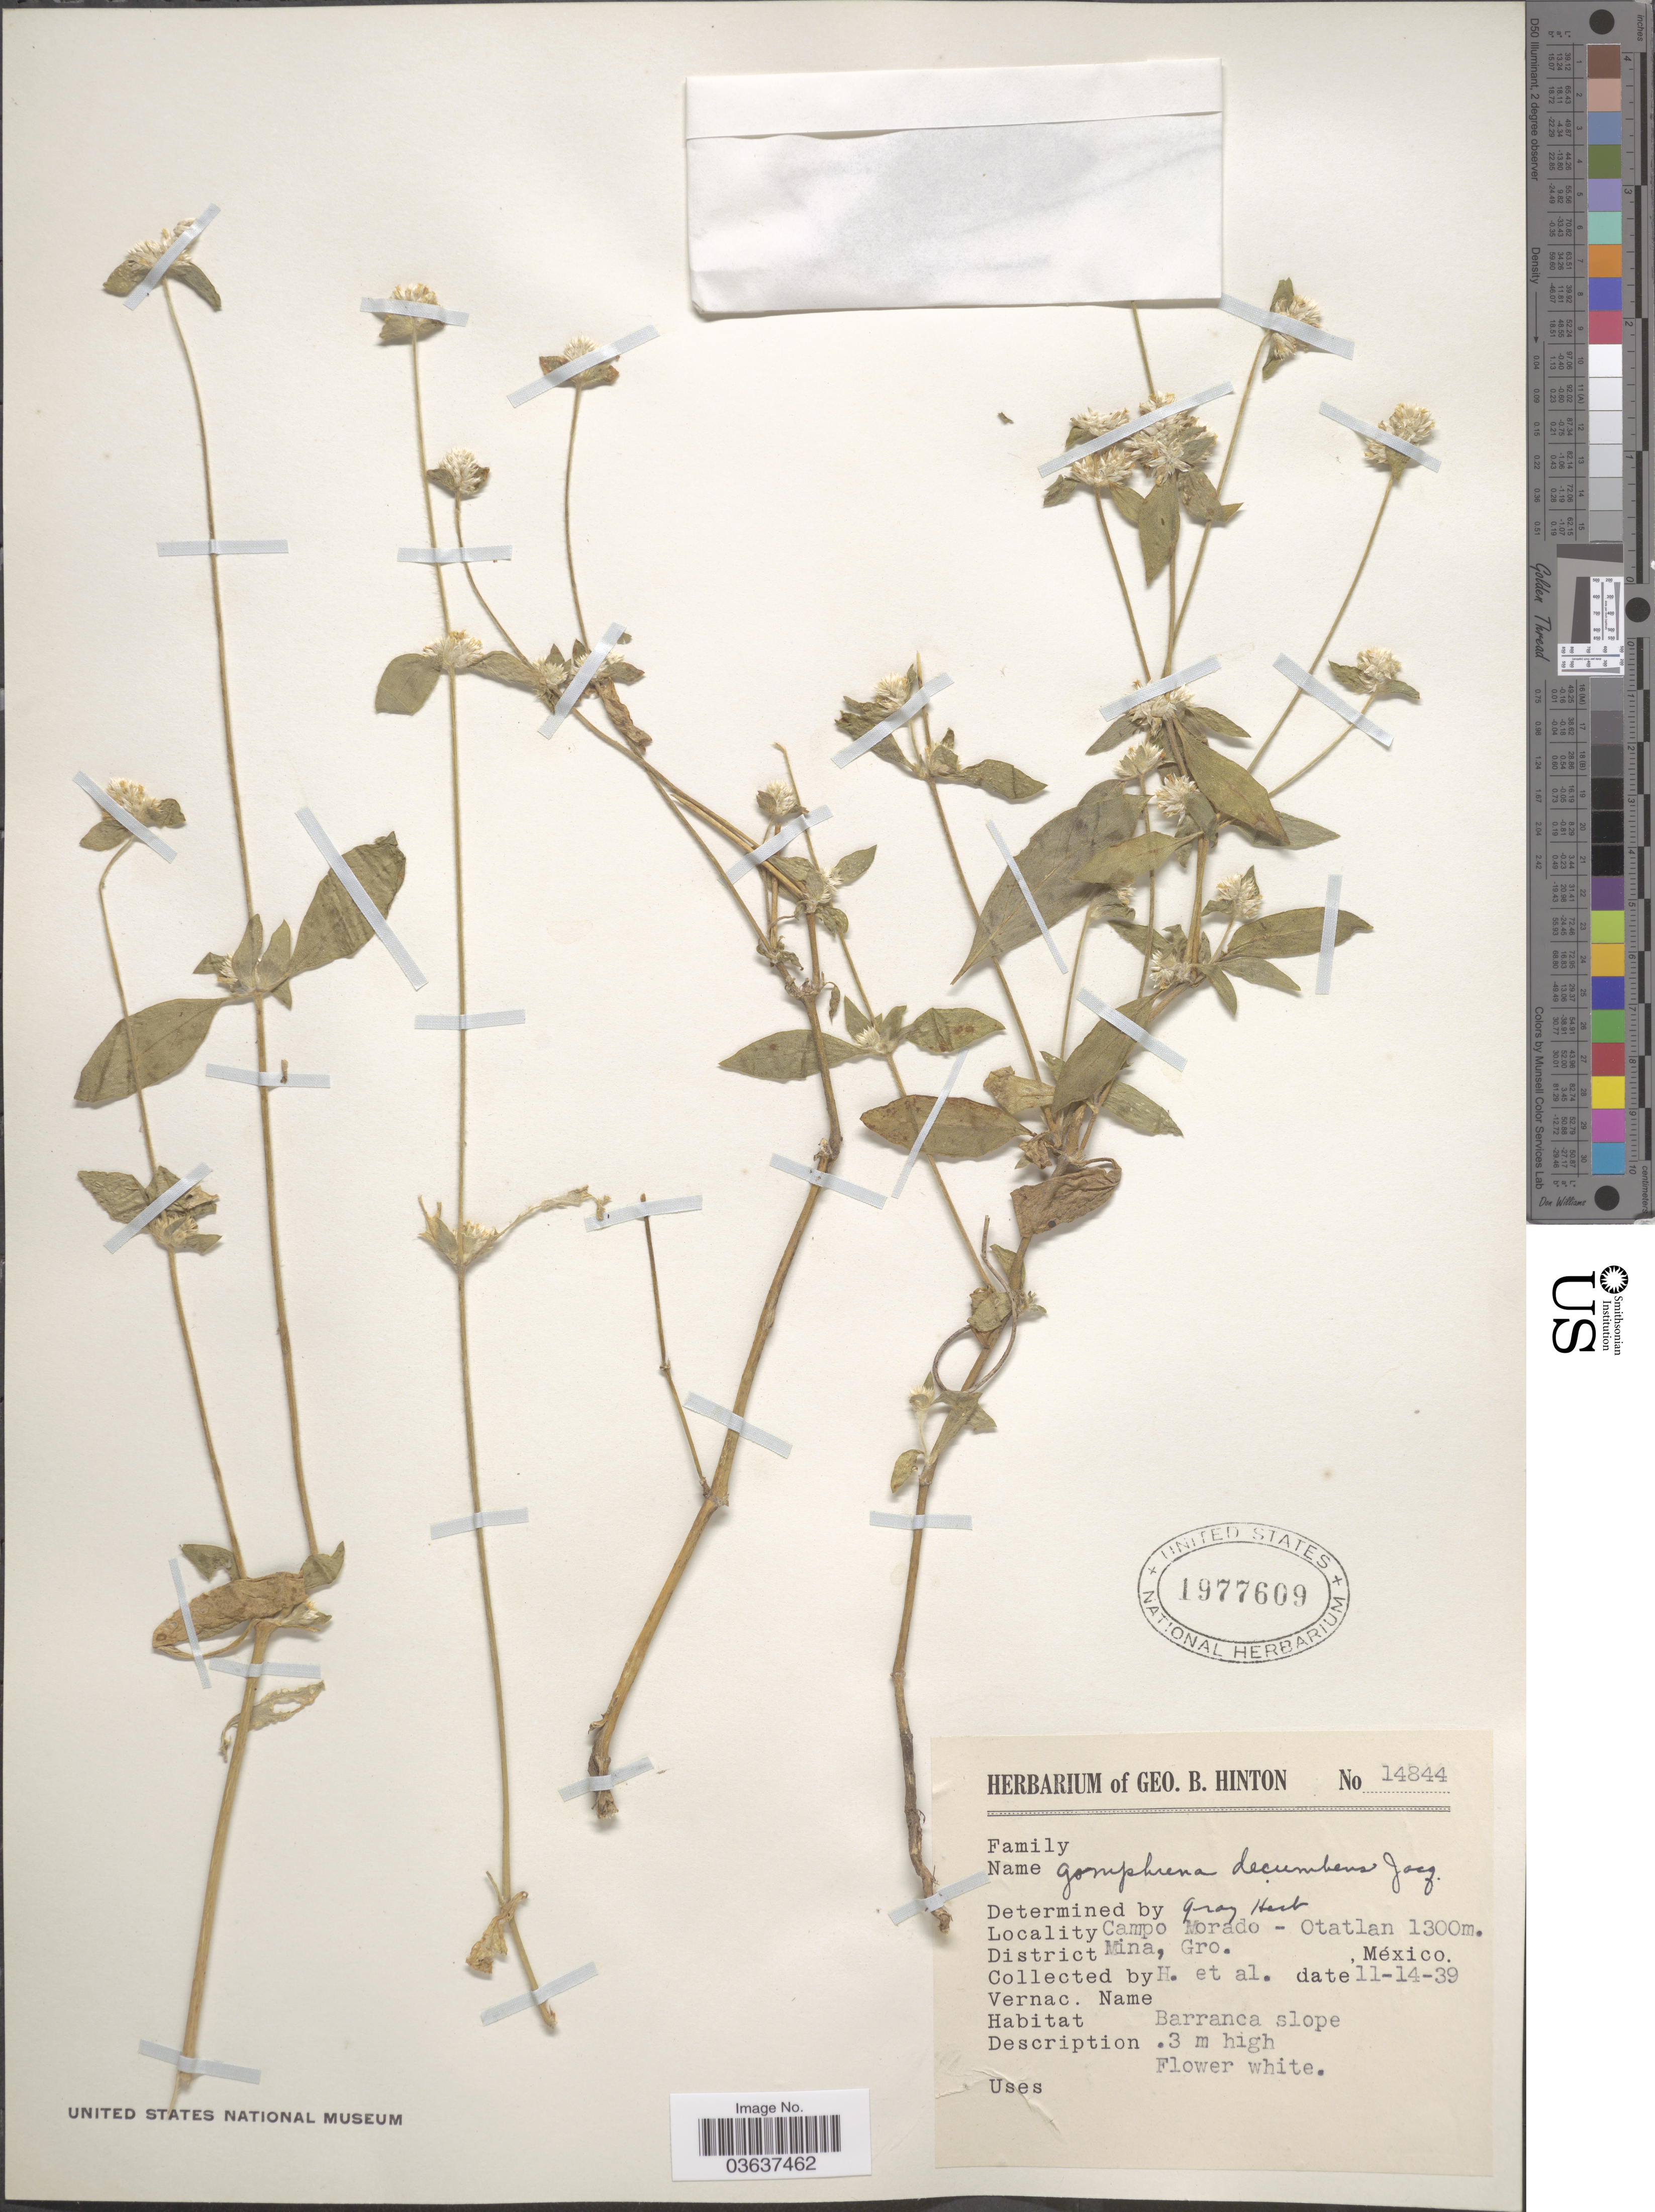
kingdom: Plantae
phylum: Tracheophyta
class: Magnoliopsida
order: Caryophyllales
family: Amaranthaceae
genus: Gomphrena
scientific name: Gomphrena decumbens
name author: Jacq.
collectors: G. B. Hinton & et al.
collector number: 14844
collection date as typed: Transcribed d/m/y: 14/11/39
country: Mexico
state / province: Guerrero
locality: Campo Morado - Otatlan. District Mina.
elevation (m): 1300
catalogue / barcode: US 1977609